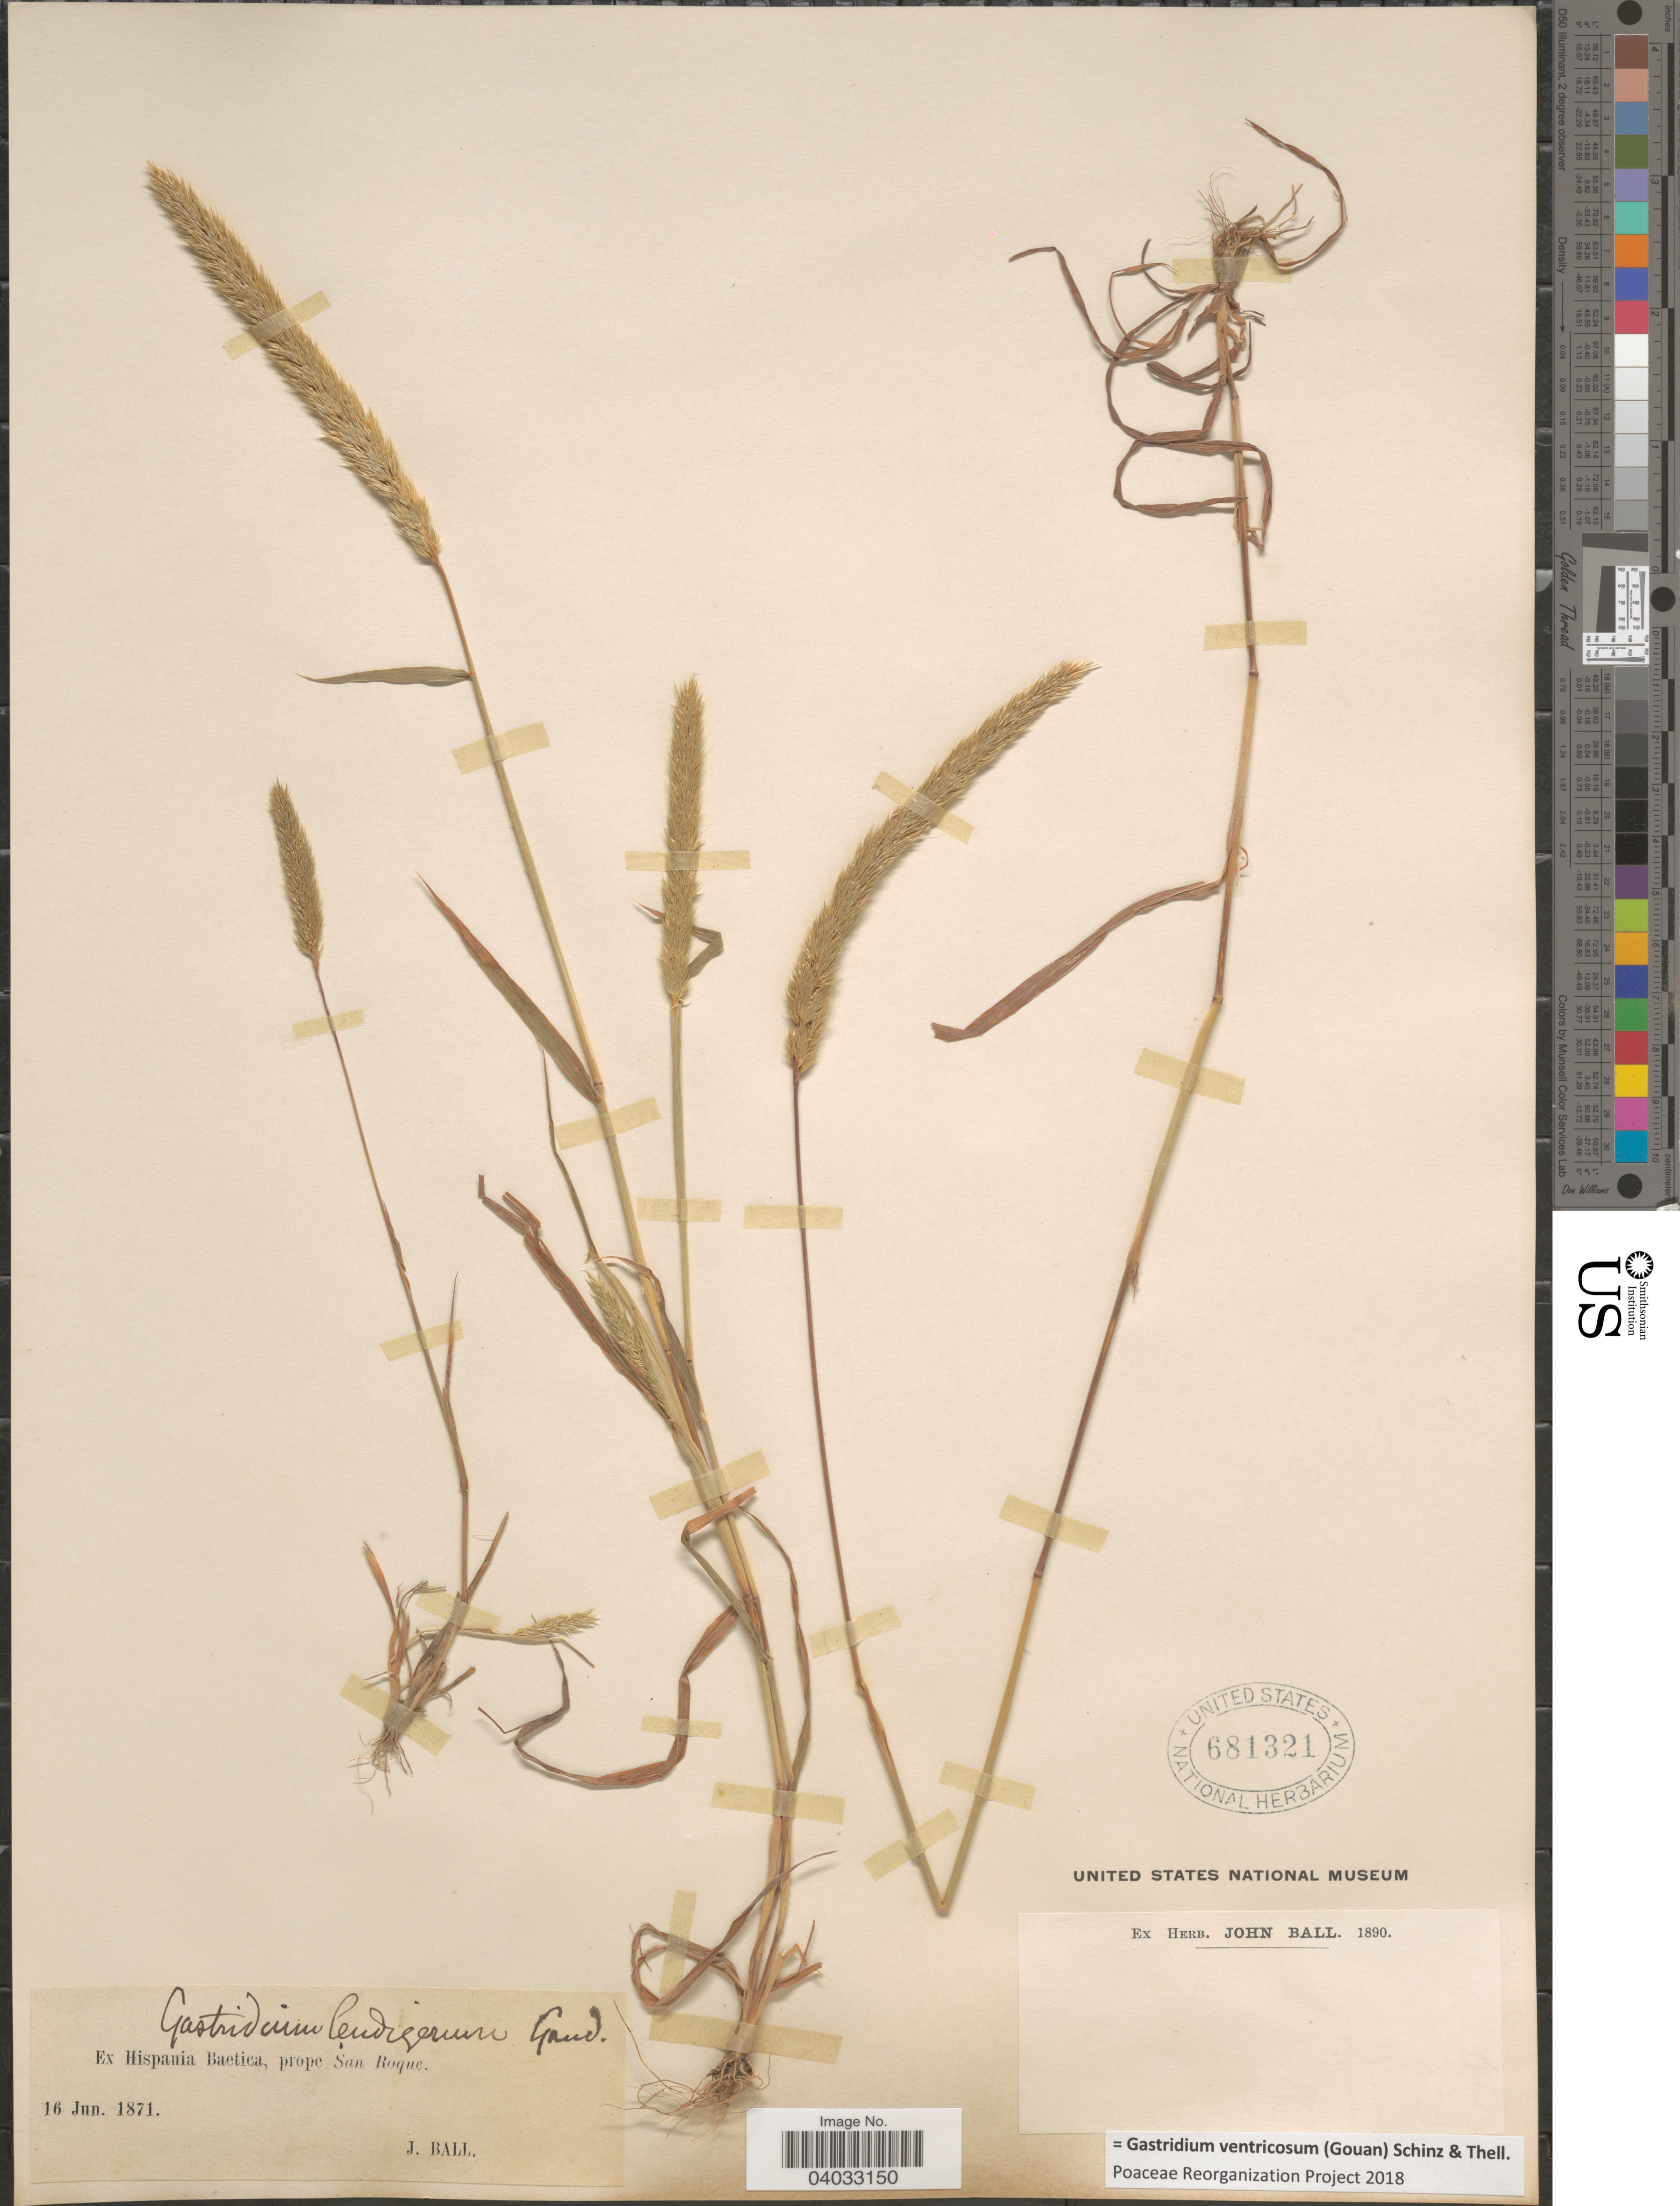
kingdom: Plantae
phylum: Tracheophyta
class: Liliopsida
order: Poales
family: Poaceae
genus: Gastridium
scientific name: Gastridium ventricosum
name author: (Gouan) Schinz & Thell.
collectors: J. Ball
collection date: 1871-06-16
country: Spain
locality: Ex Hispania Baetica, prope San Roque.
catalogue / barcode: US 681321